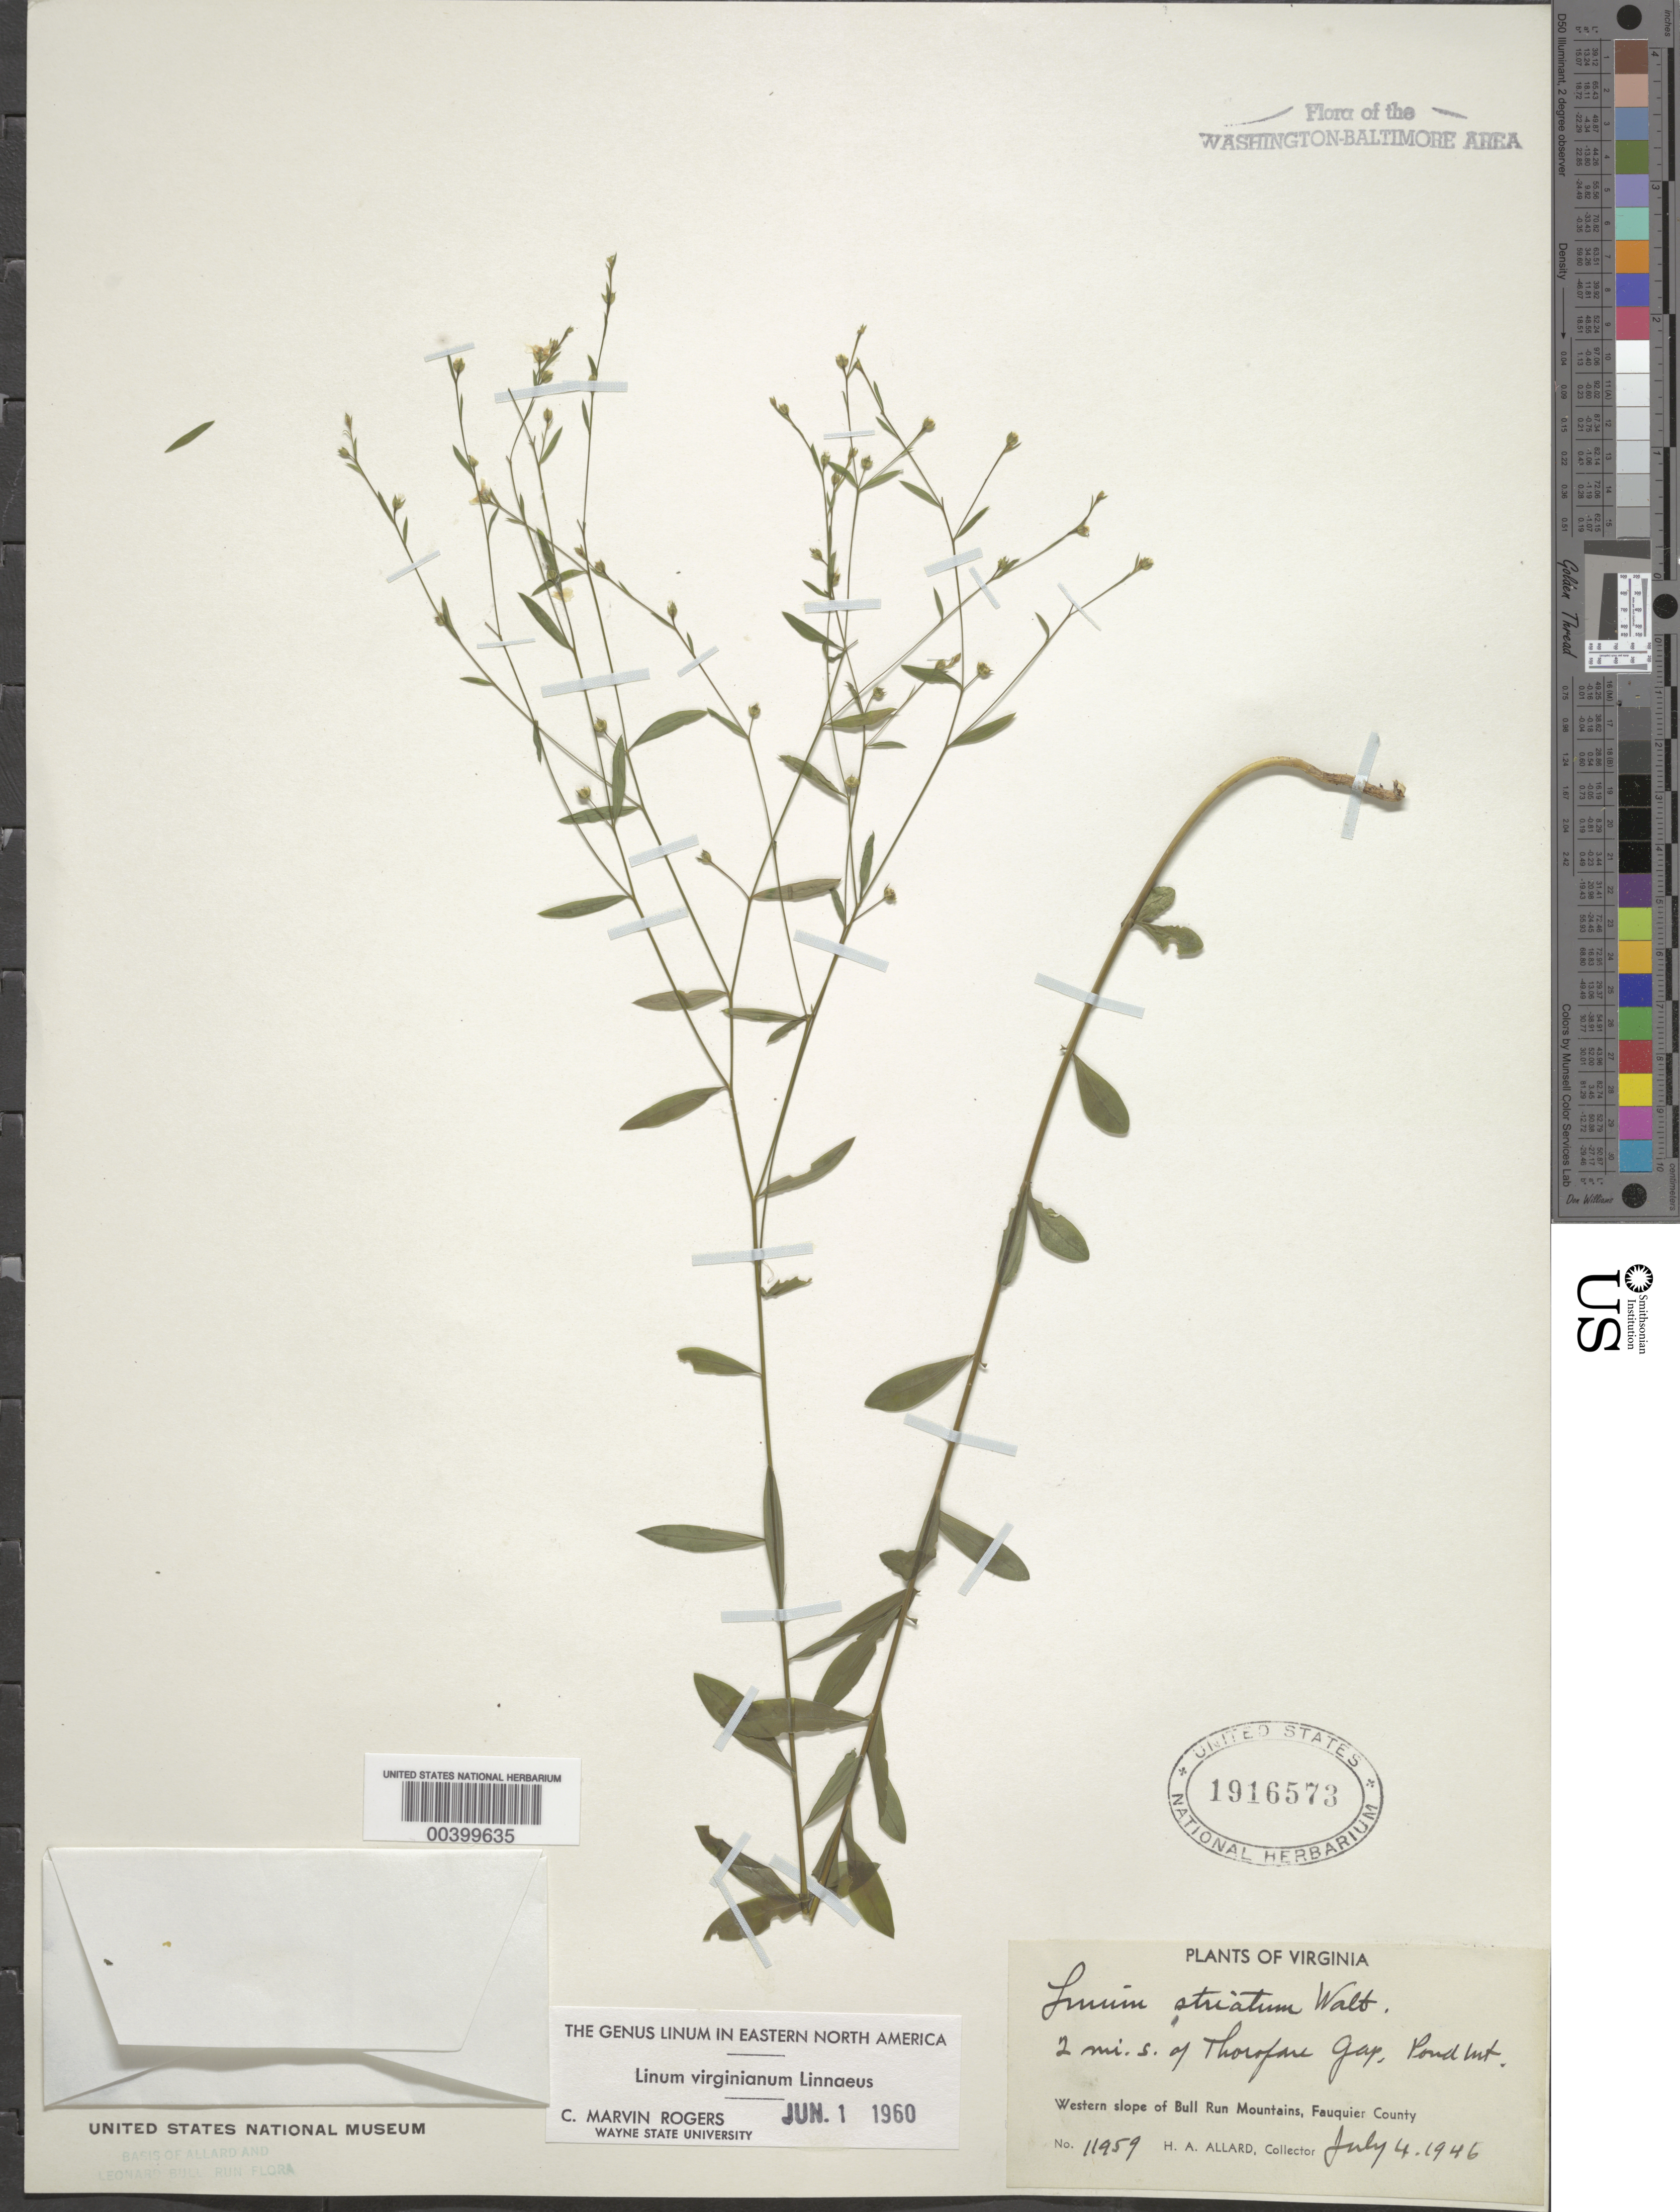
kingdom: Plantae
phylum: Tracheophyta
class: Magnoliopsida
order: Malpighiales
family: Linaceae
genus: Linum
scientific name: Linum virginianum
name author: L.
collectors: H. A. Allard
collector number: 11959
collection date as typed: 04 Jul 1946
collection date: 1946-07-04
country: United States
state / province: Virginia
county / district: Fauquier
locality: South of Thorofare Gap, Pond Mountains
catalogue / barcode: US 1916573